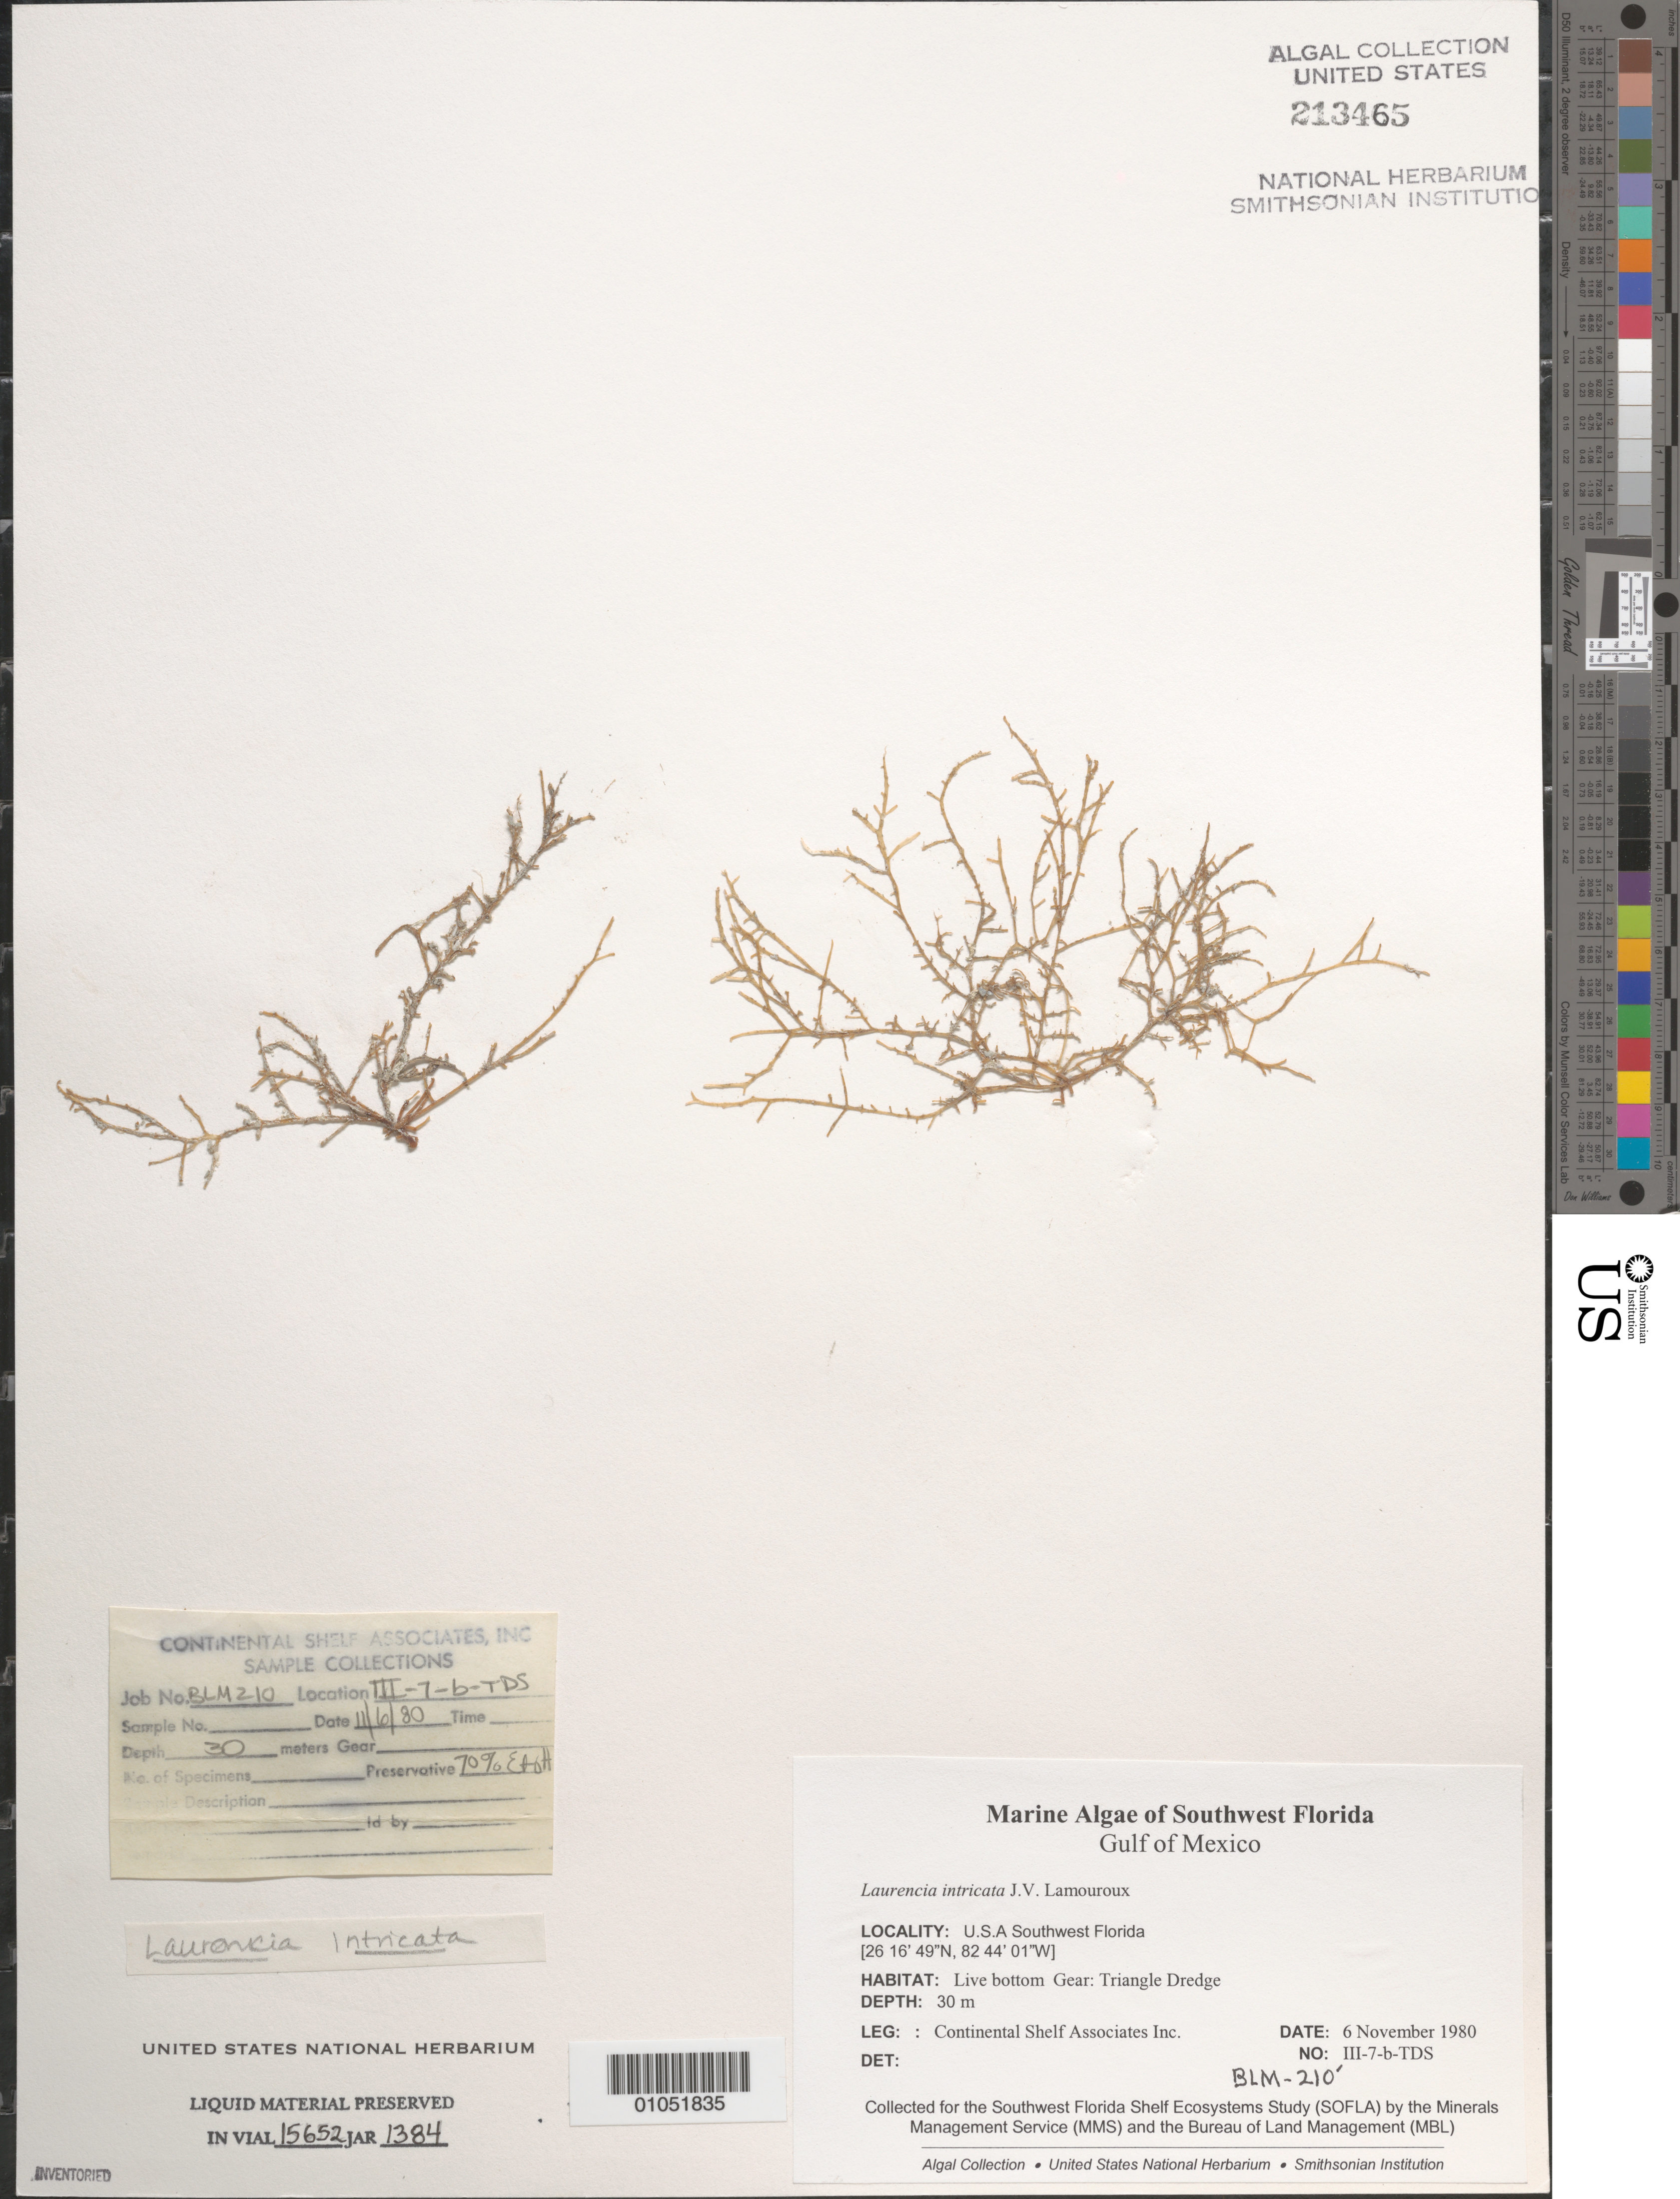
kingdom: Plantae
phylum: Rhodophyta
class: Florideophyceae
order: Ceramiales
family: Rhodomelaceae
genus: Laurencia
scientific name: Laurencia intricata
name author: J.V.Lamouroux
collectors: Continental Shelf Associates for the MMS/BLM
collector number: BLM-210-III-7-B-TDS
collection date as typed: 06 Nov 1980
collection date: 1980-11-06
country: United States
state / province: Florida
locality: Gulf of Mexico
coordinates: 26 16'49"N, 82 44'01"W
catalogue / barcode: US 213465